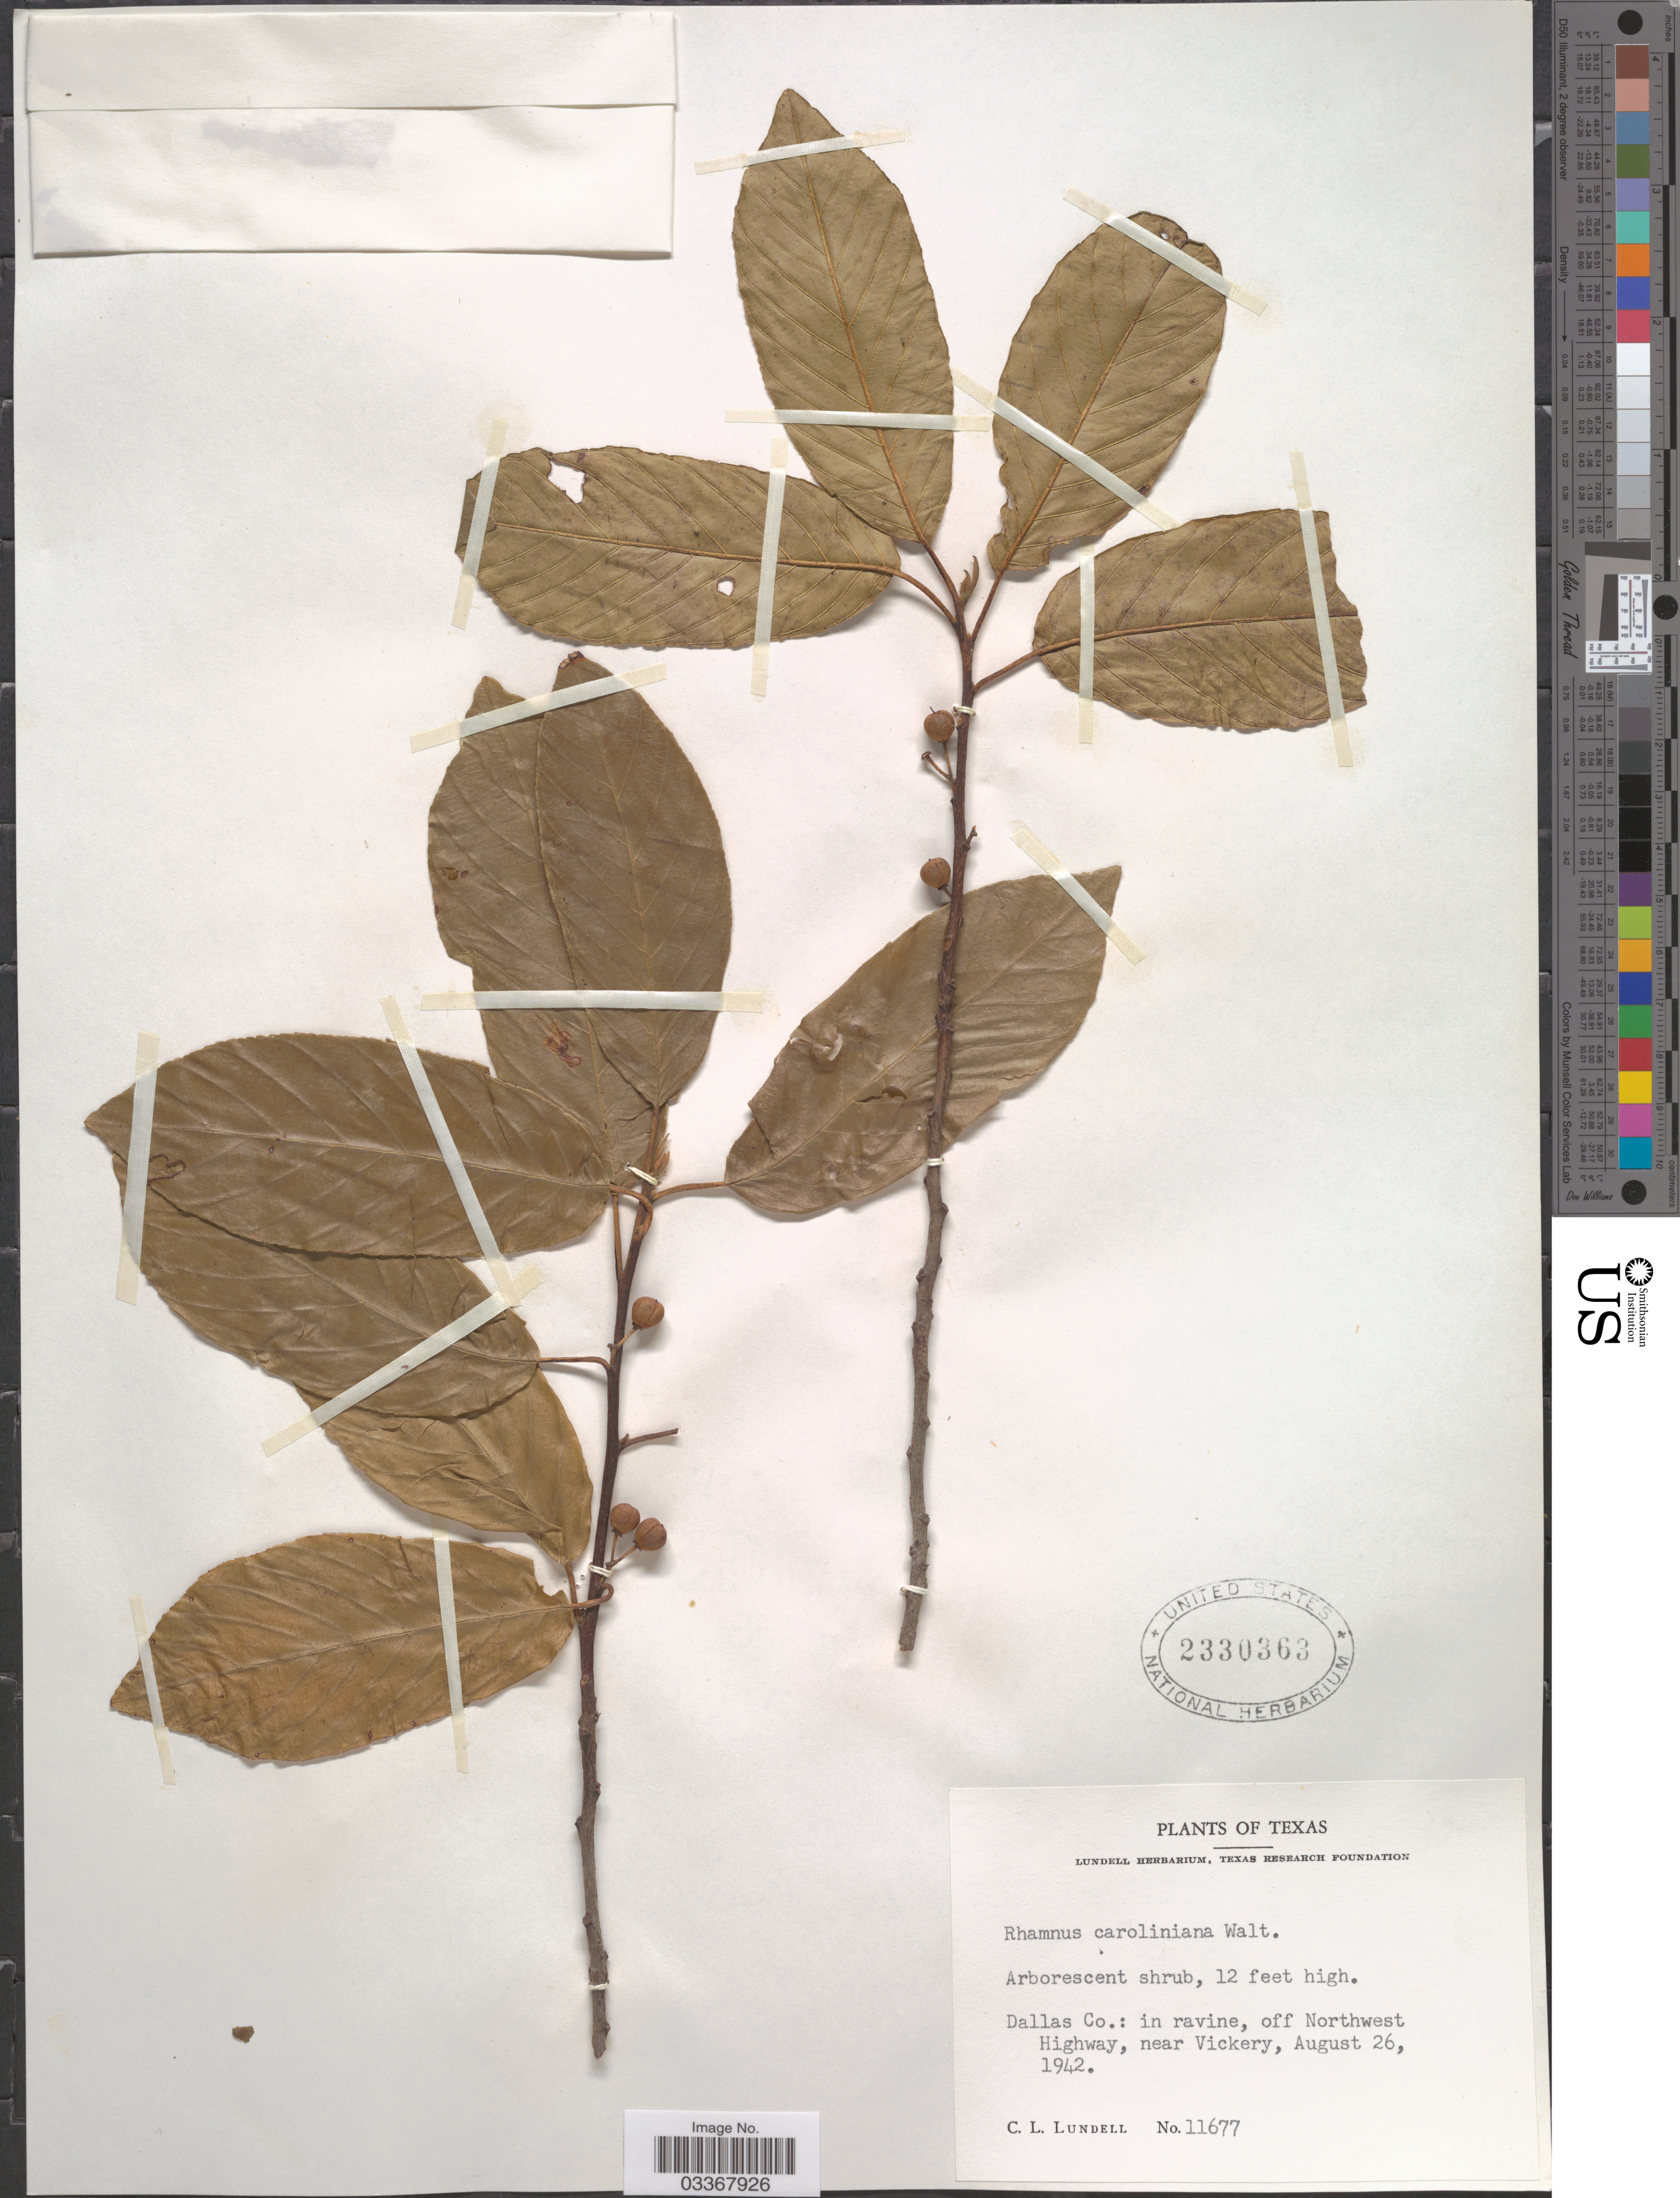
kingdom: Plantae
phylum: Tracheophyta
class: Magnoliopsida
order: Rosales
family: Rhamnaceae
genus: Frangula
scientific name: Frangula caroliniana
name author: (Walter) A. Gray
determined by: Strong, Mark T., (BOT), Smithsonian Institution - National Museum of Natural History (UNITED STATES)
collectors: C. L. Lundell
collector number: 11677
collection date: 1942-08-26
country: United States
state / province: Texas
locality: Dallas Co.: in ravine, off Northwest Highway, near Vickery.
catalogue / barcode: US 2330363